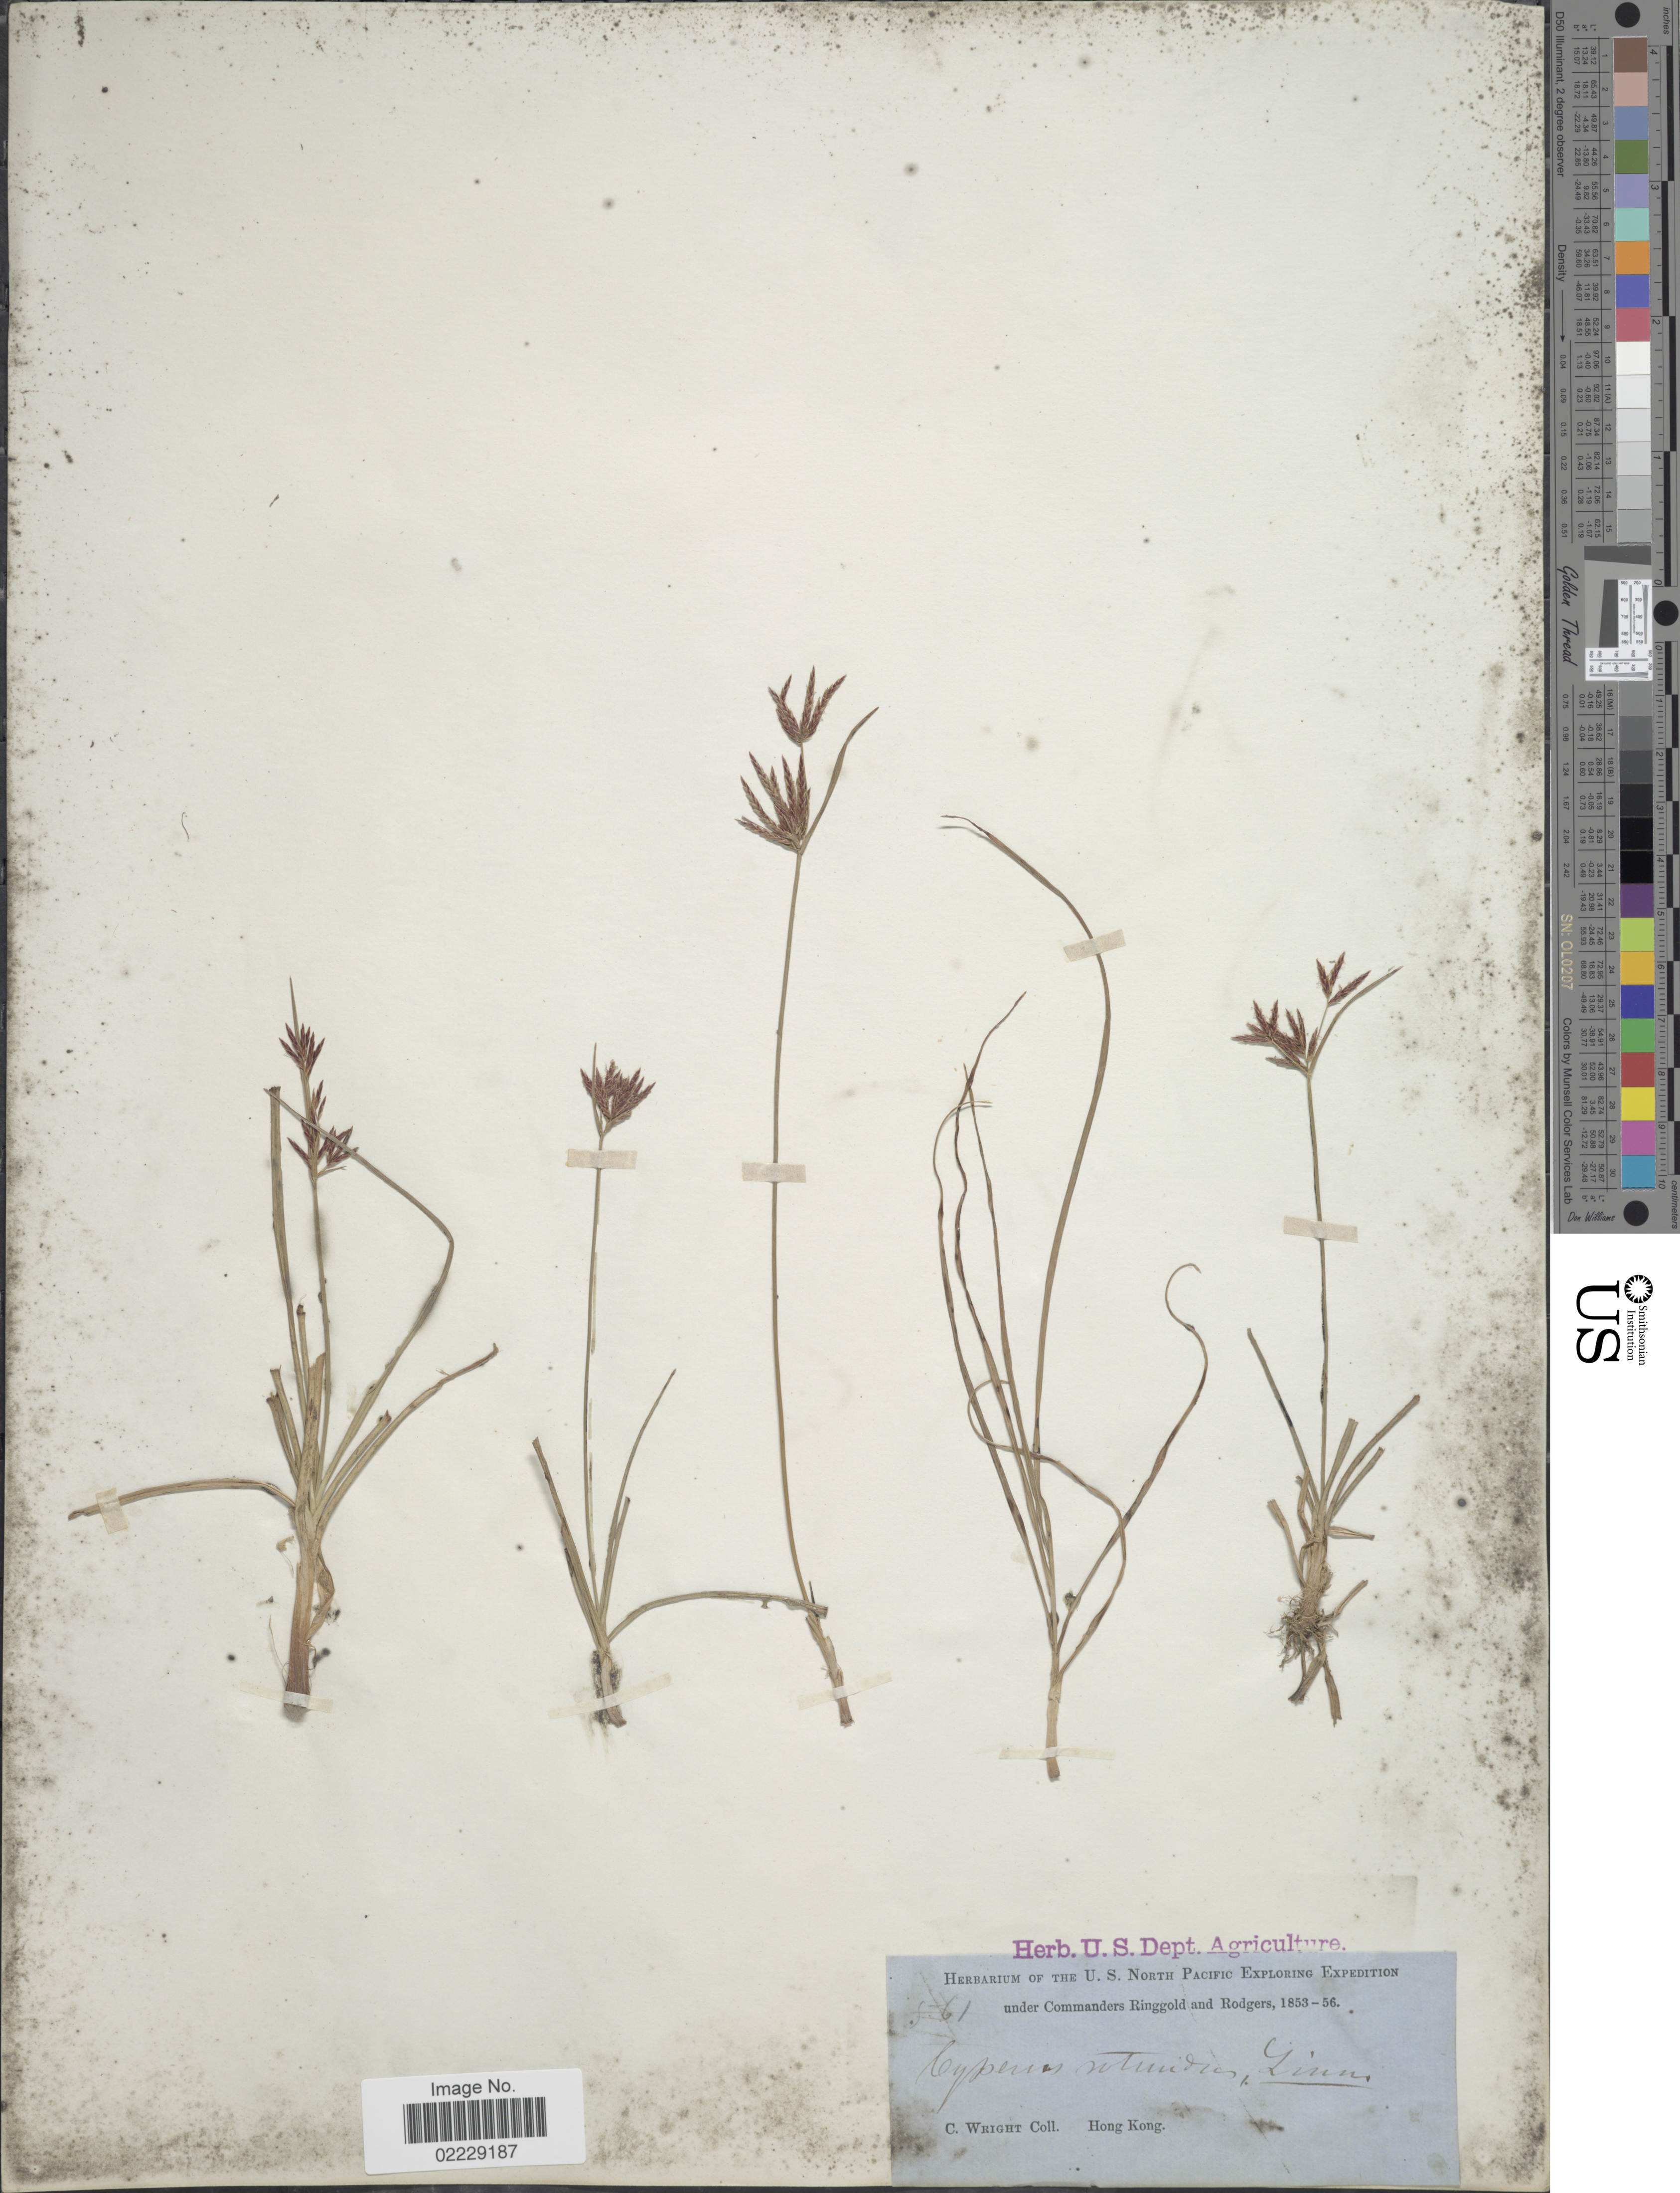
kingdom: Plantae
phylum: Tracheophyta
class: Liliopsida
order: Poales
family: Cyperaceae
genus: Cyperus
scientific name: Cyperus rotundus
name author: L.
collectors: C. Wright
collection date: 1853/1856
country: China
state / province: Hong Kong